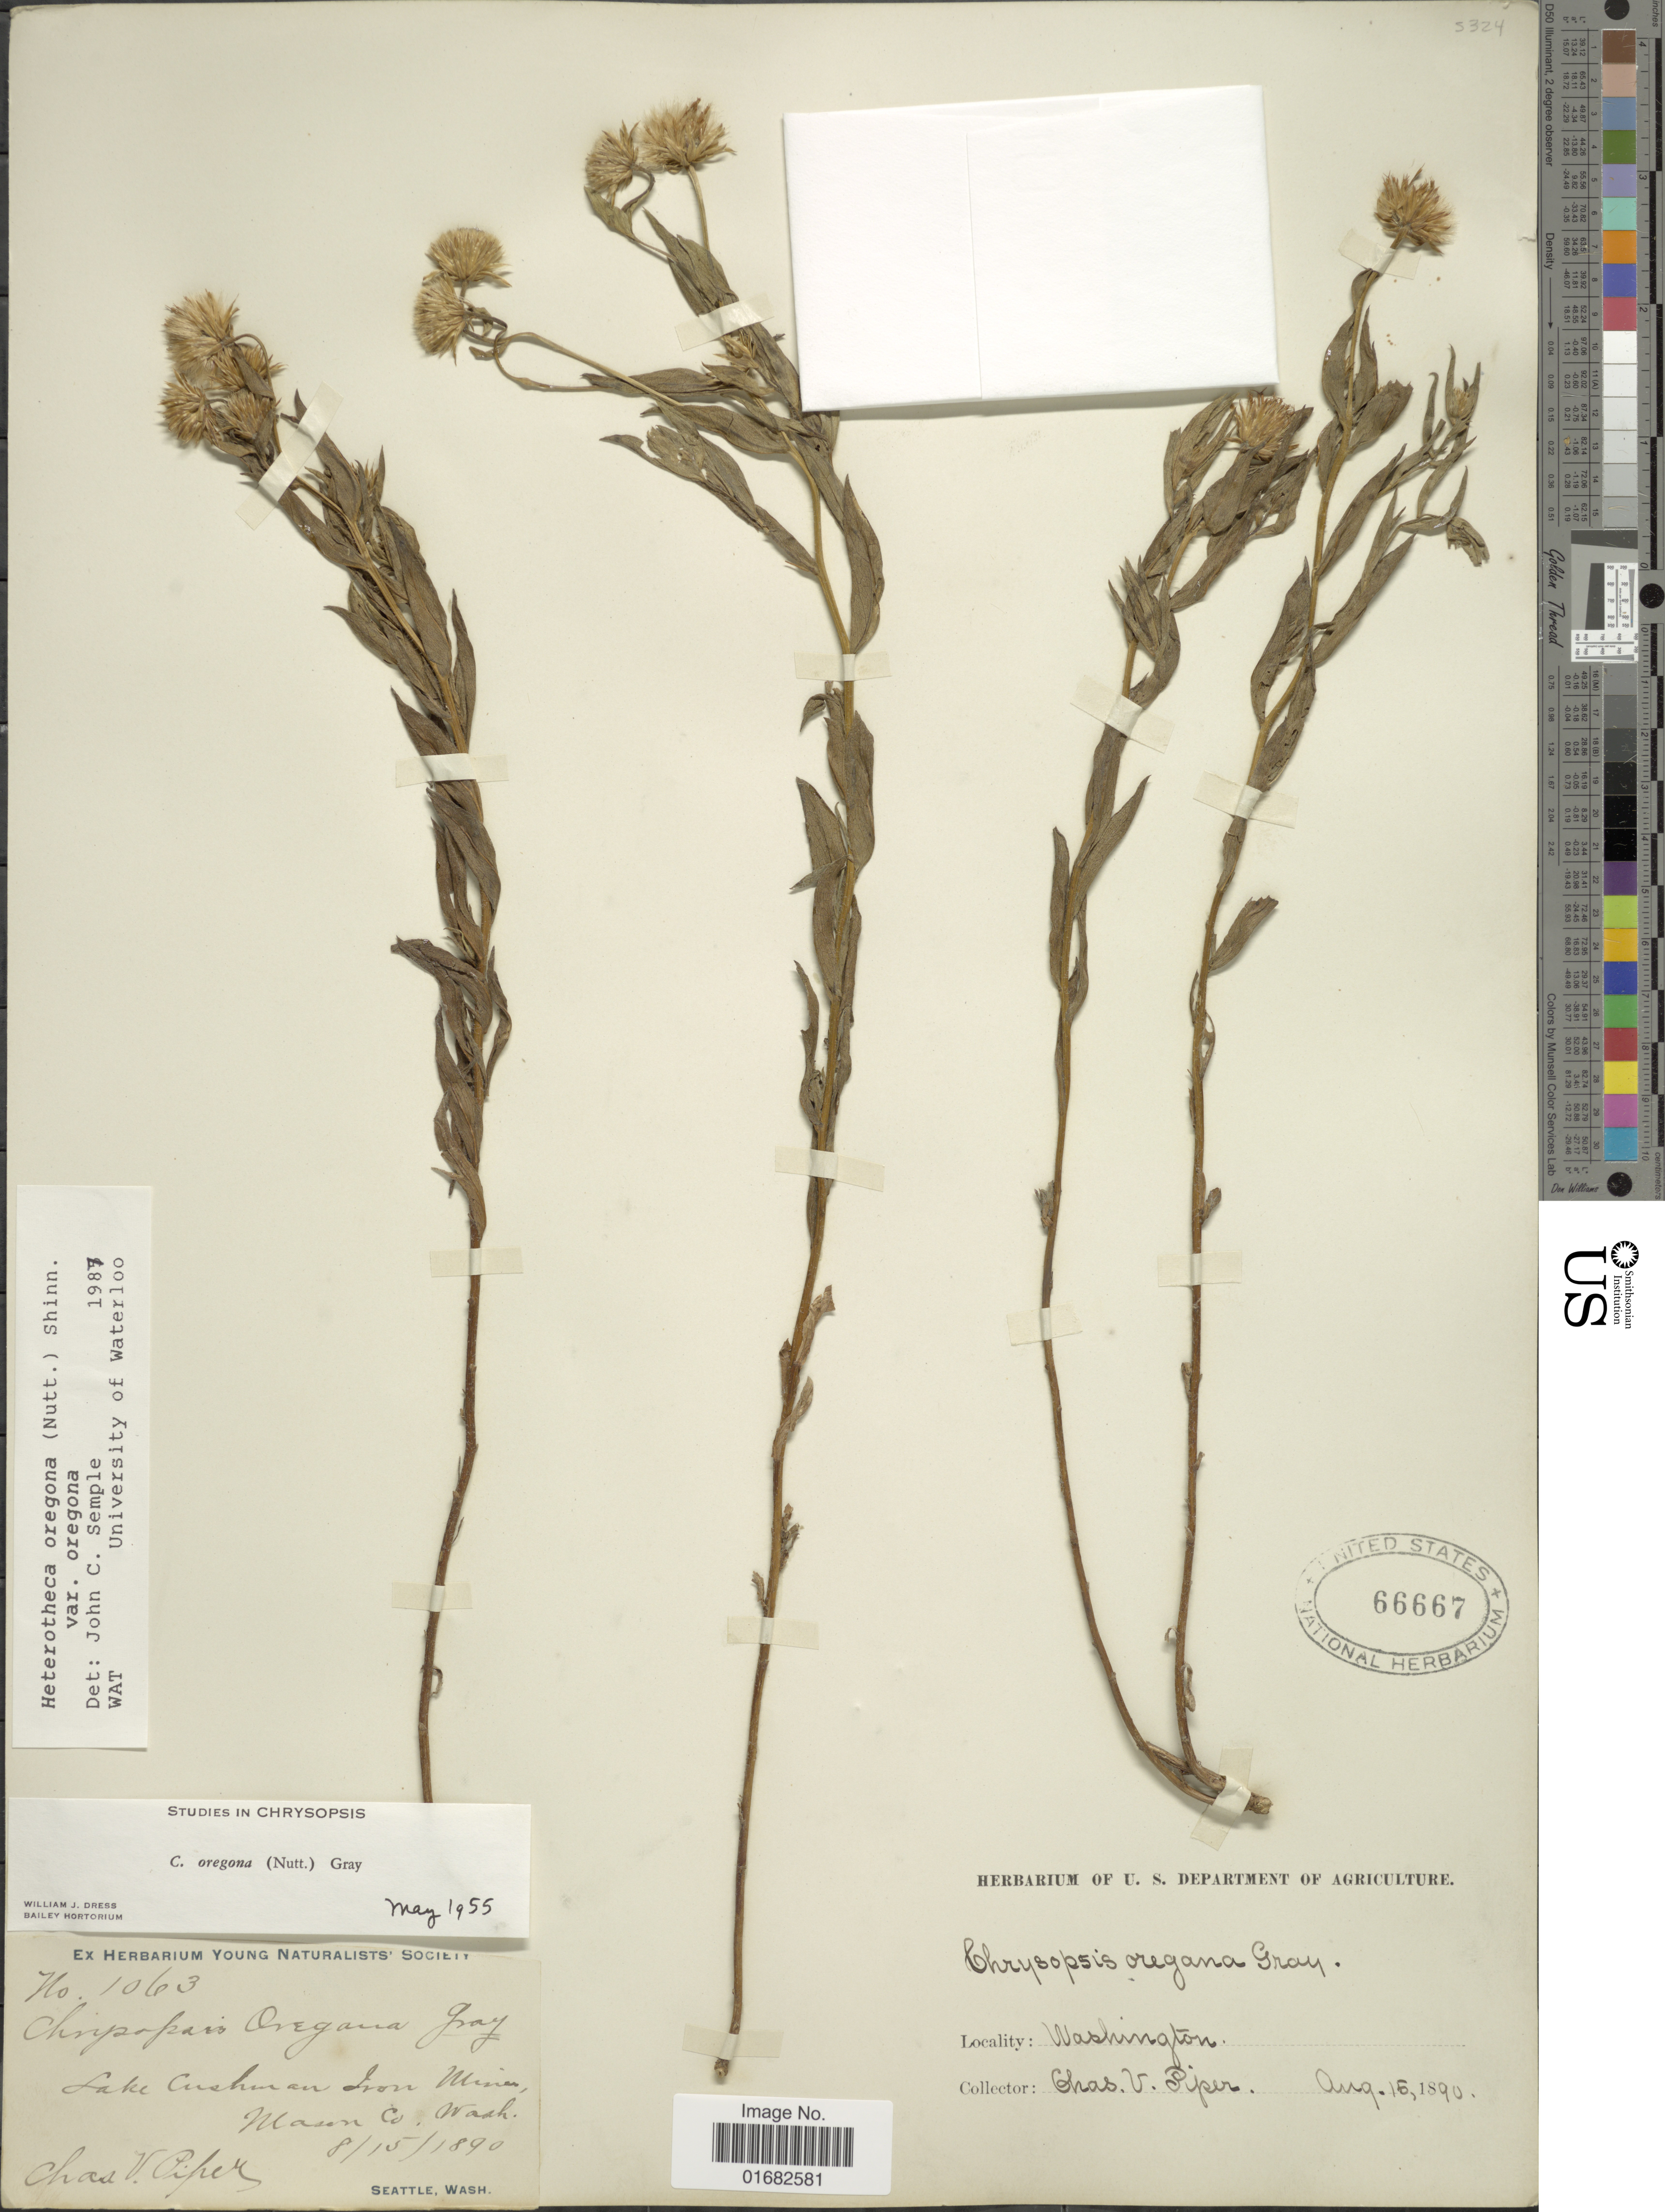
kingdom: Plantae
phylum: Tracheophyta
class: Magnoliopsida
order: Asterales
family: Asteraceae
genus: Heterotheca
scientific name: Heterotheca oregona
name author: (Nutt.) Shinners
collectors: C. V. Piper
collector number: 1063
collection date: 1890-08-15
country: United States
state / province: Washington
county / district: Mason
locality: Lake Cushman from Mina, Mason Co.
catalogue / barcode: US 66667